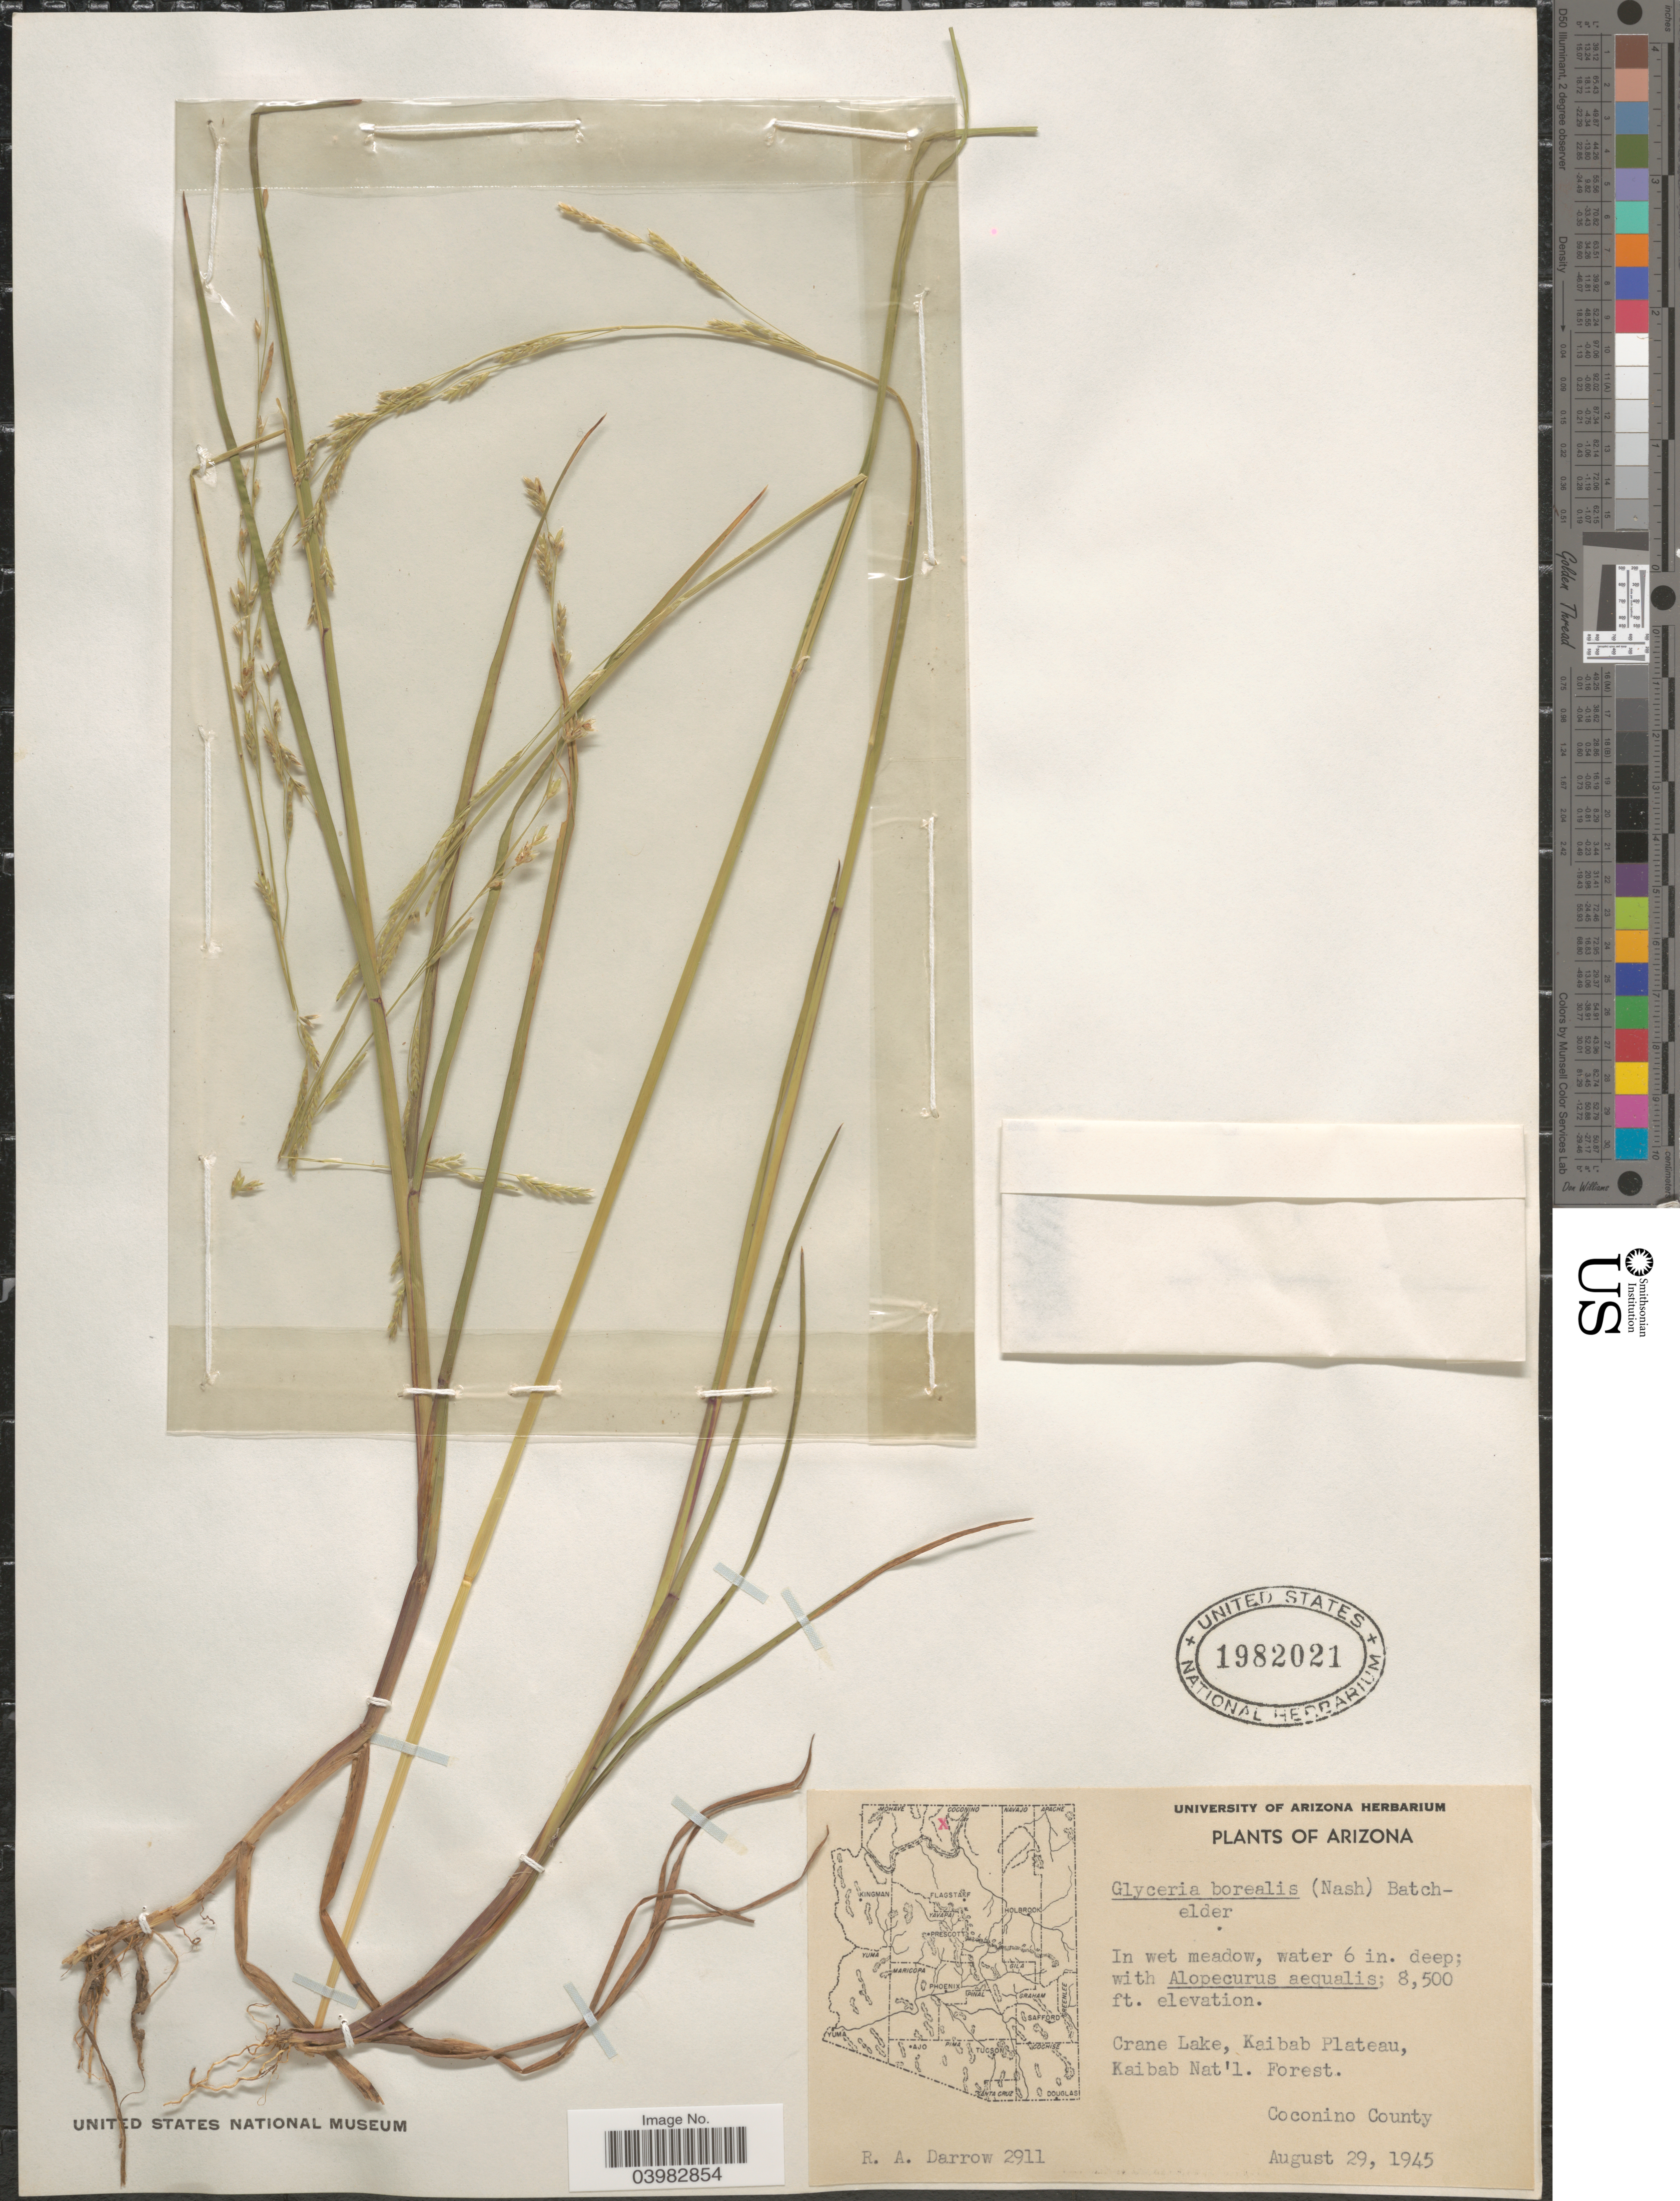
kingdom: Plantae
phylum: Tracheophyta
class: Liliopsida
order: Poales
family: Poaceae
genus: Glyceria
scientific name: Glyceria borealis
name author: (Nash) Batchelder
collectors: R. A. Darrow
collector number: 2911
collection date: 1945-08-29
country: United States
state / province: Arizona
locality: Crane Lake, Kaibab Plateau, Kaibab Nat'l. Forest. Coconino County.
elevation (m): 2591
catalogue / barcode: US 1982021